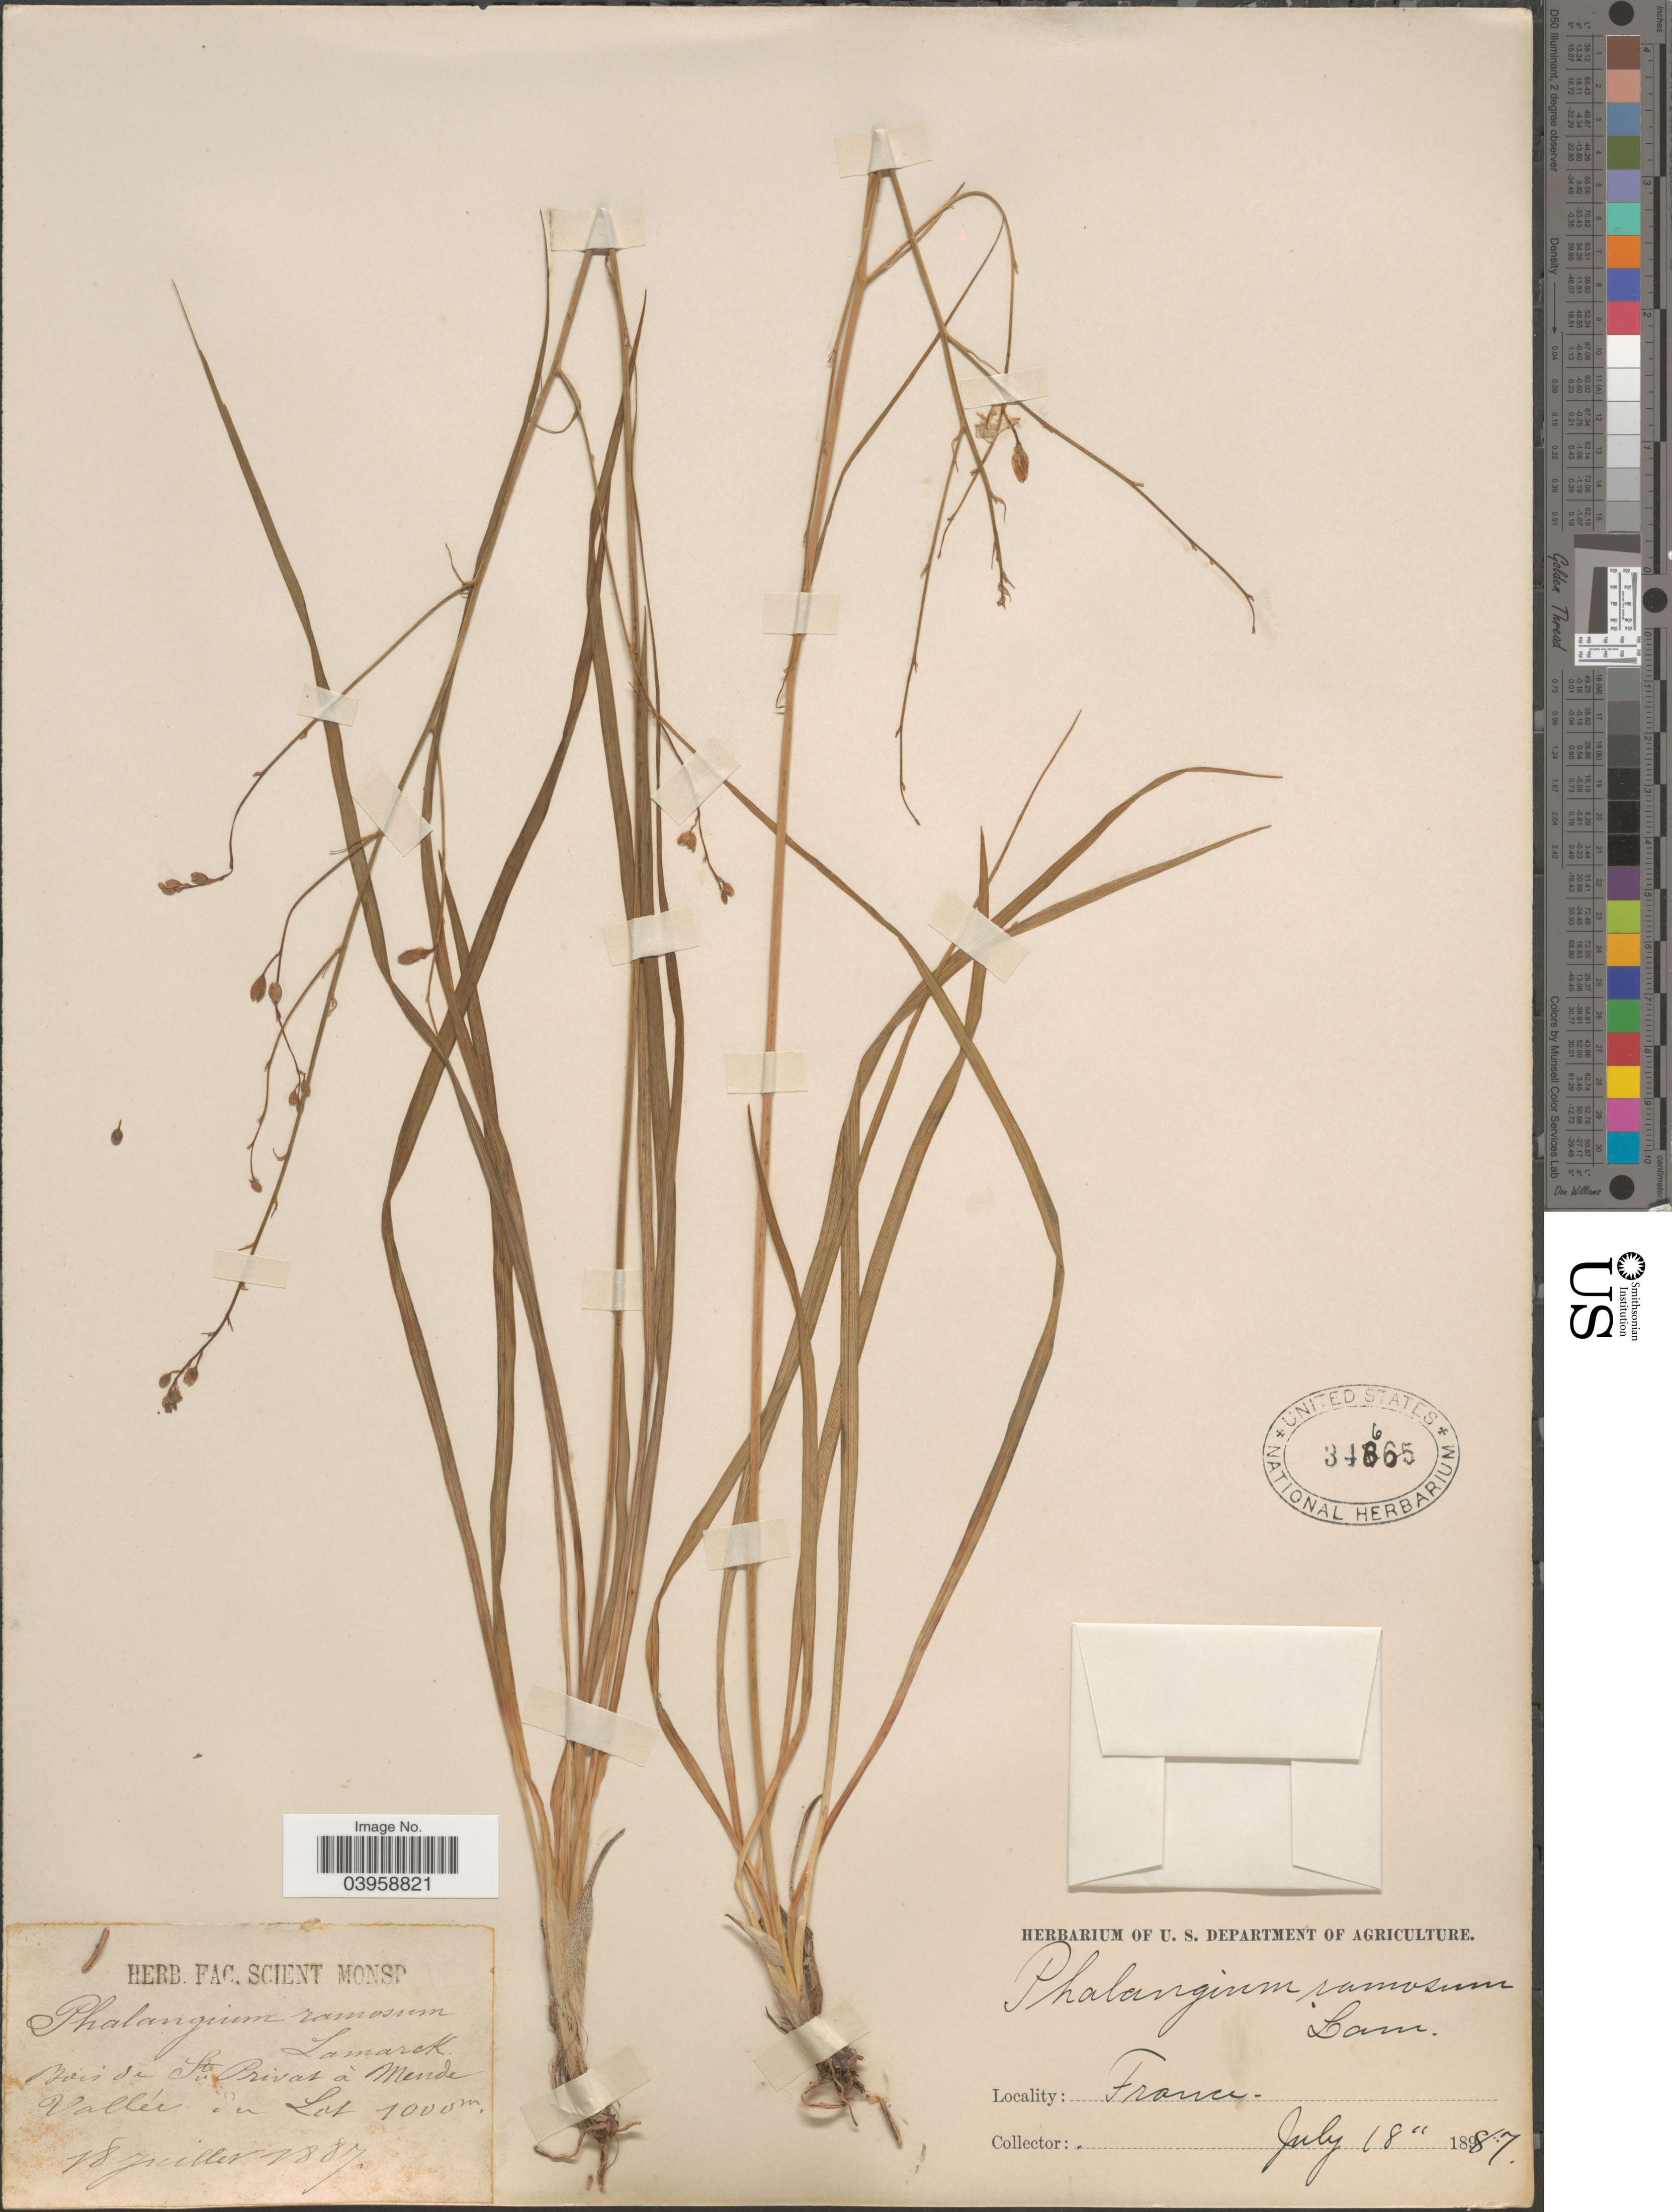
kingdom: Plantae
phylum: Tracheophyta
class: Liliopsida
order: Asparagales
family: Asparagaceae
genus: Anthericum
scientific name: Anthericum ramosum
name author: L.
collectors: ex herb. Fac. Scient. Monst.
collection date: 1887-07-18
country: France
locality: Bois de St Brivas à Mende Vallée.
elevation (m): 1000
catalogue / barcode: US 34665